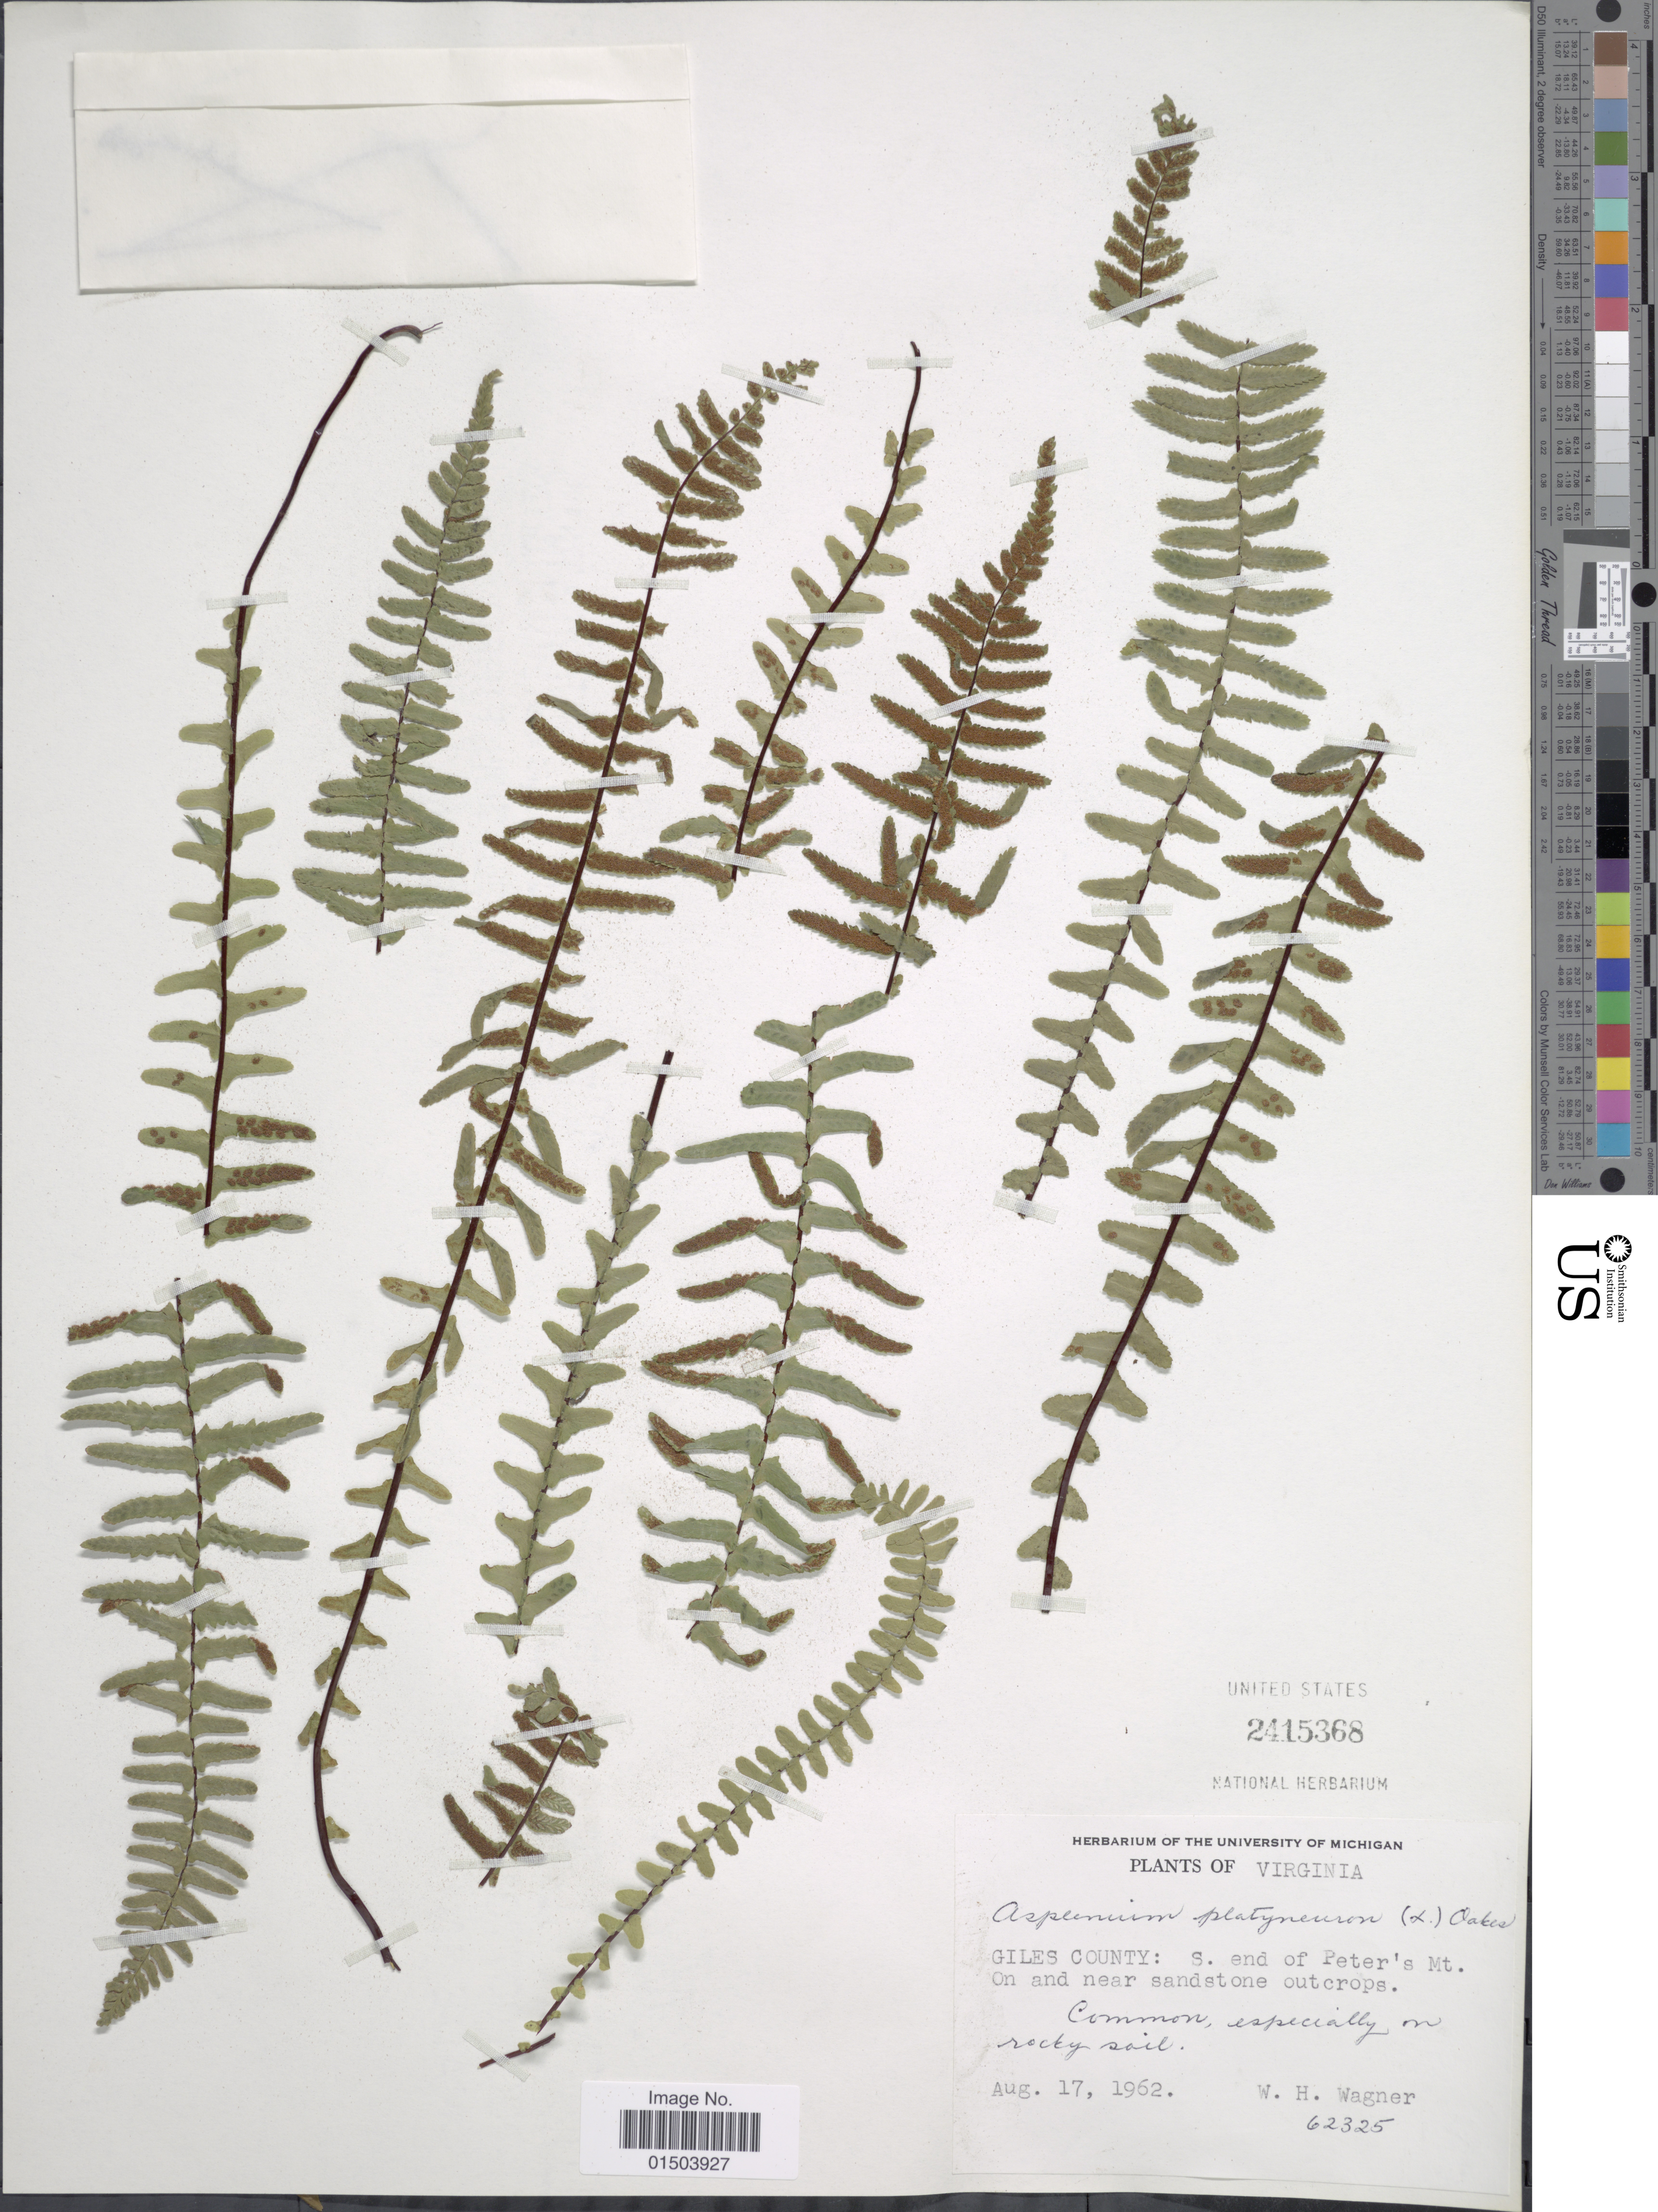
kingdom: Plantae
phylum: Tracheophyta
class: Polypodiopsida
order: Polypodiales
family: Aspleniaceae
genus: Asplenium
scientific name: Asplenium platyneuron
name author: (L.) Britton, Stearns & Poggenb.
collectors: W. H. Wagner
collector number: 62325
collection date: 1962-08-17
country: United States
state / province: Virginia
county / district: Giles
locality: S. end of Peter's Mt. On and near sandstone outcrops.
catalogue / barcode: US 2415368